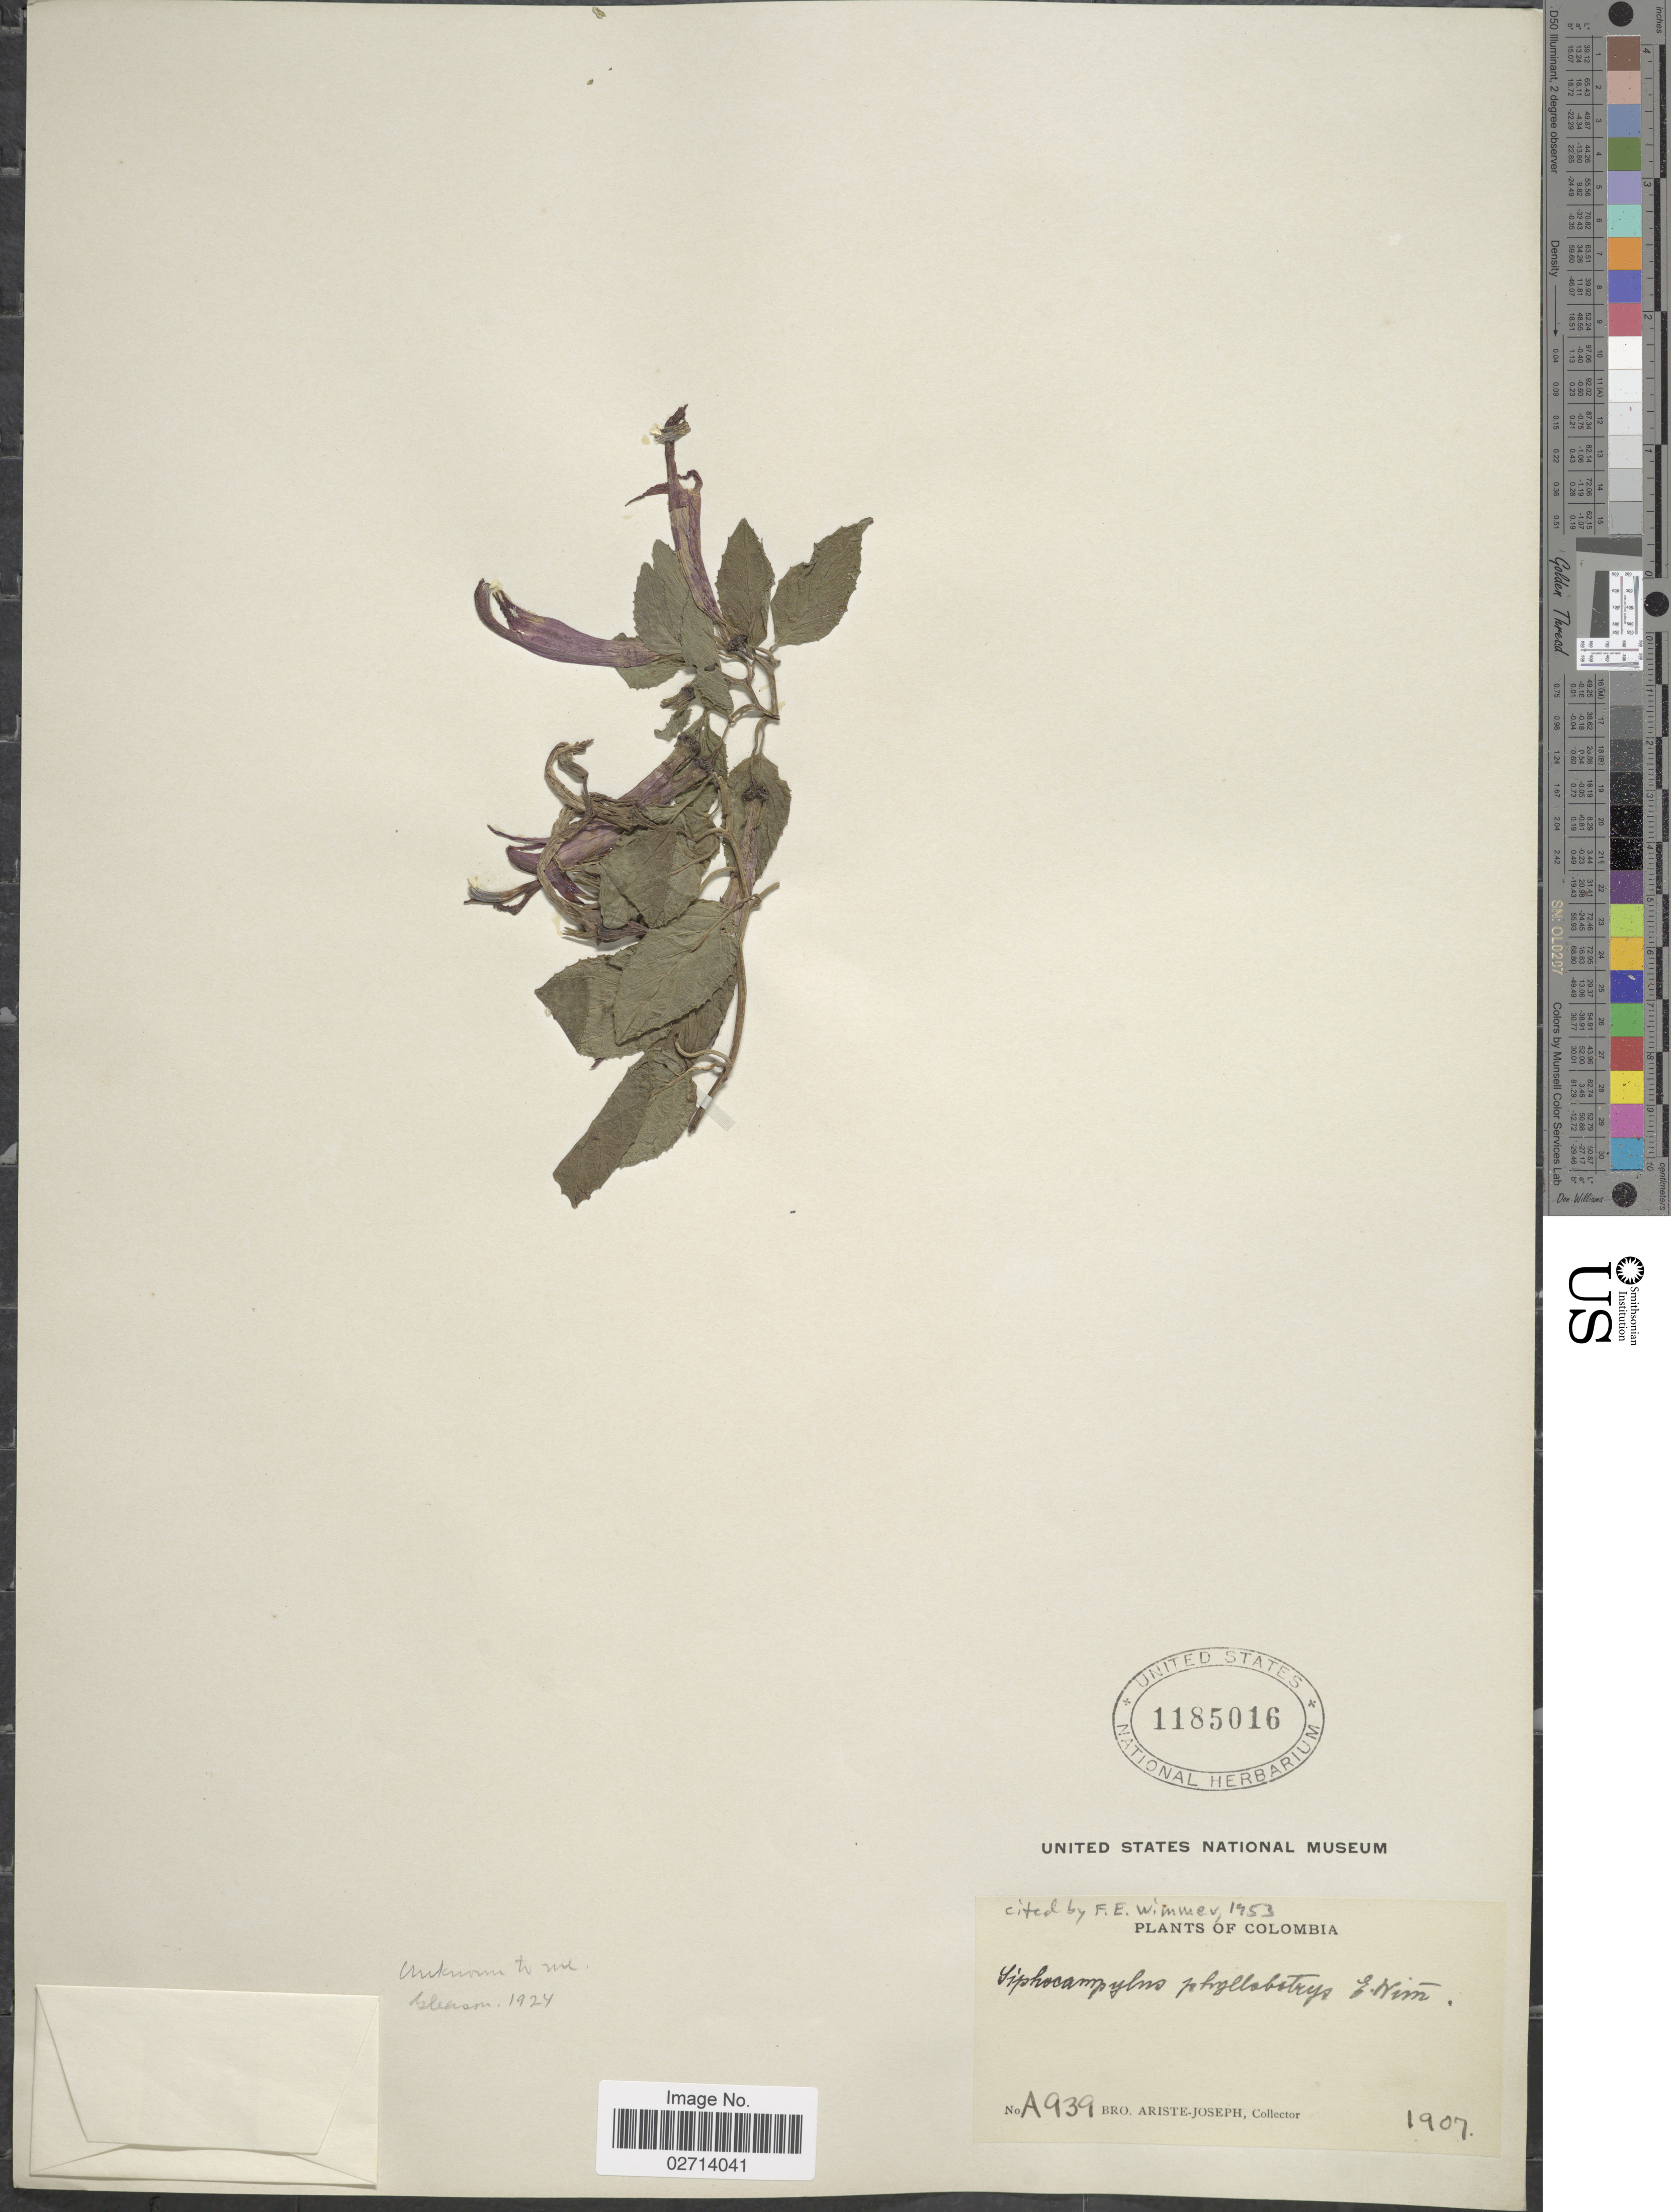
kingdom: Plantae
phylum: Tracheophyta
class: Magnoliopsida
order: Asterales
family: Campanulaceae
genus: Siphocampylus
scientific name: Siphocampylus phyllobotrys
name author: E. Wimm.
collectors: Bro. Ariste-Joseph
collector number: A939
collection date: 1907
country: Colombia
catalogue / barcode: US 1185016